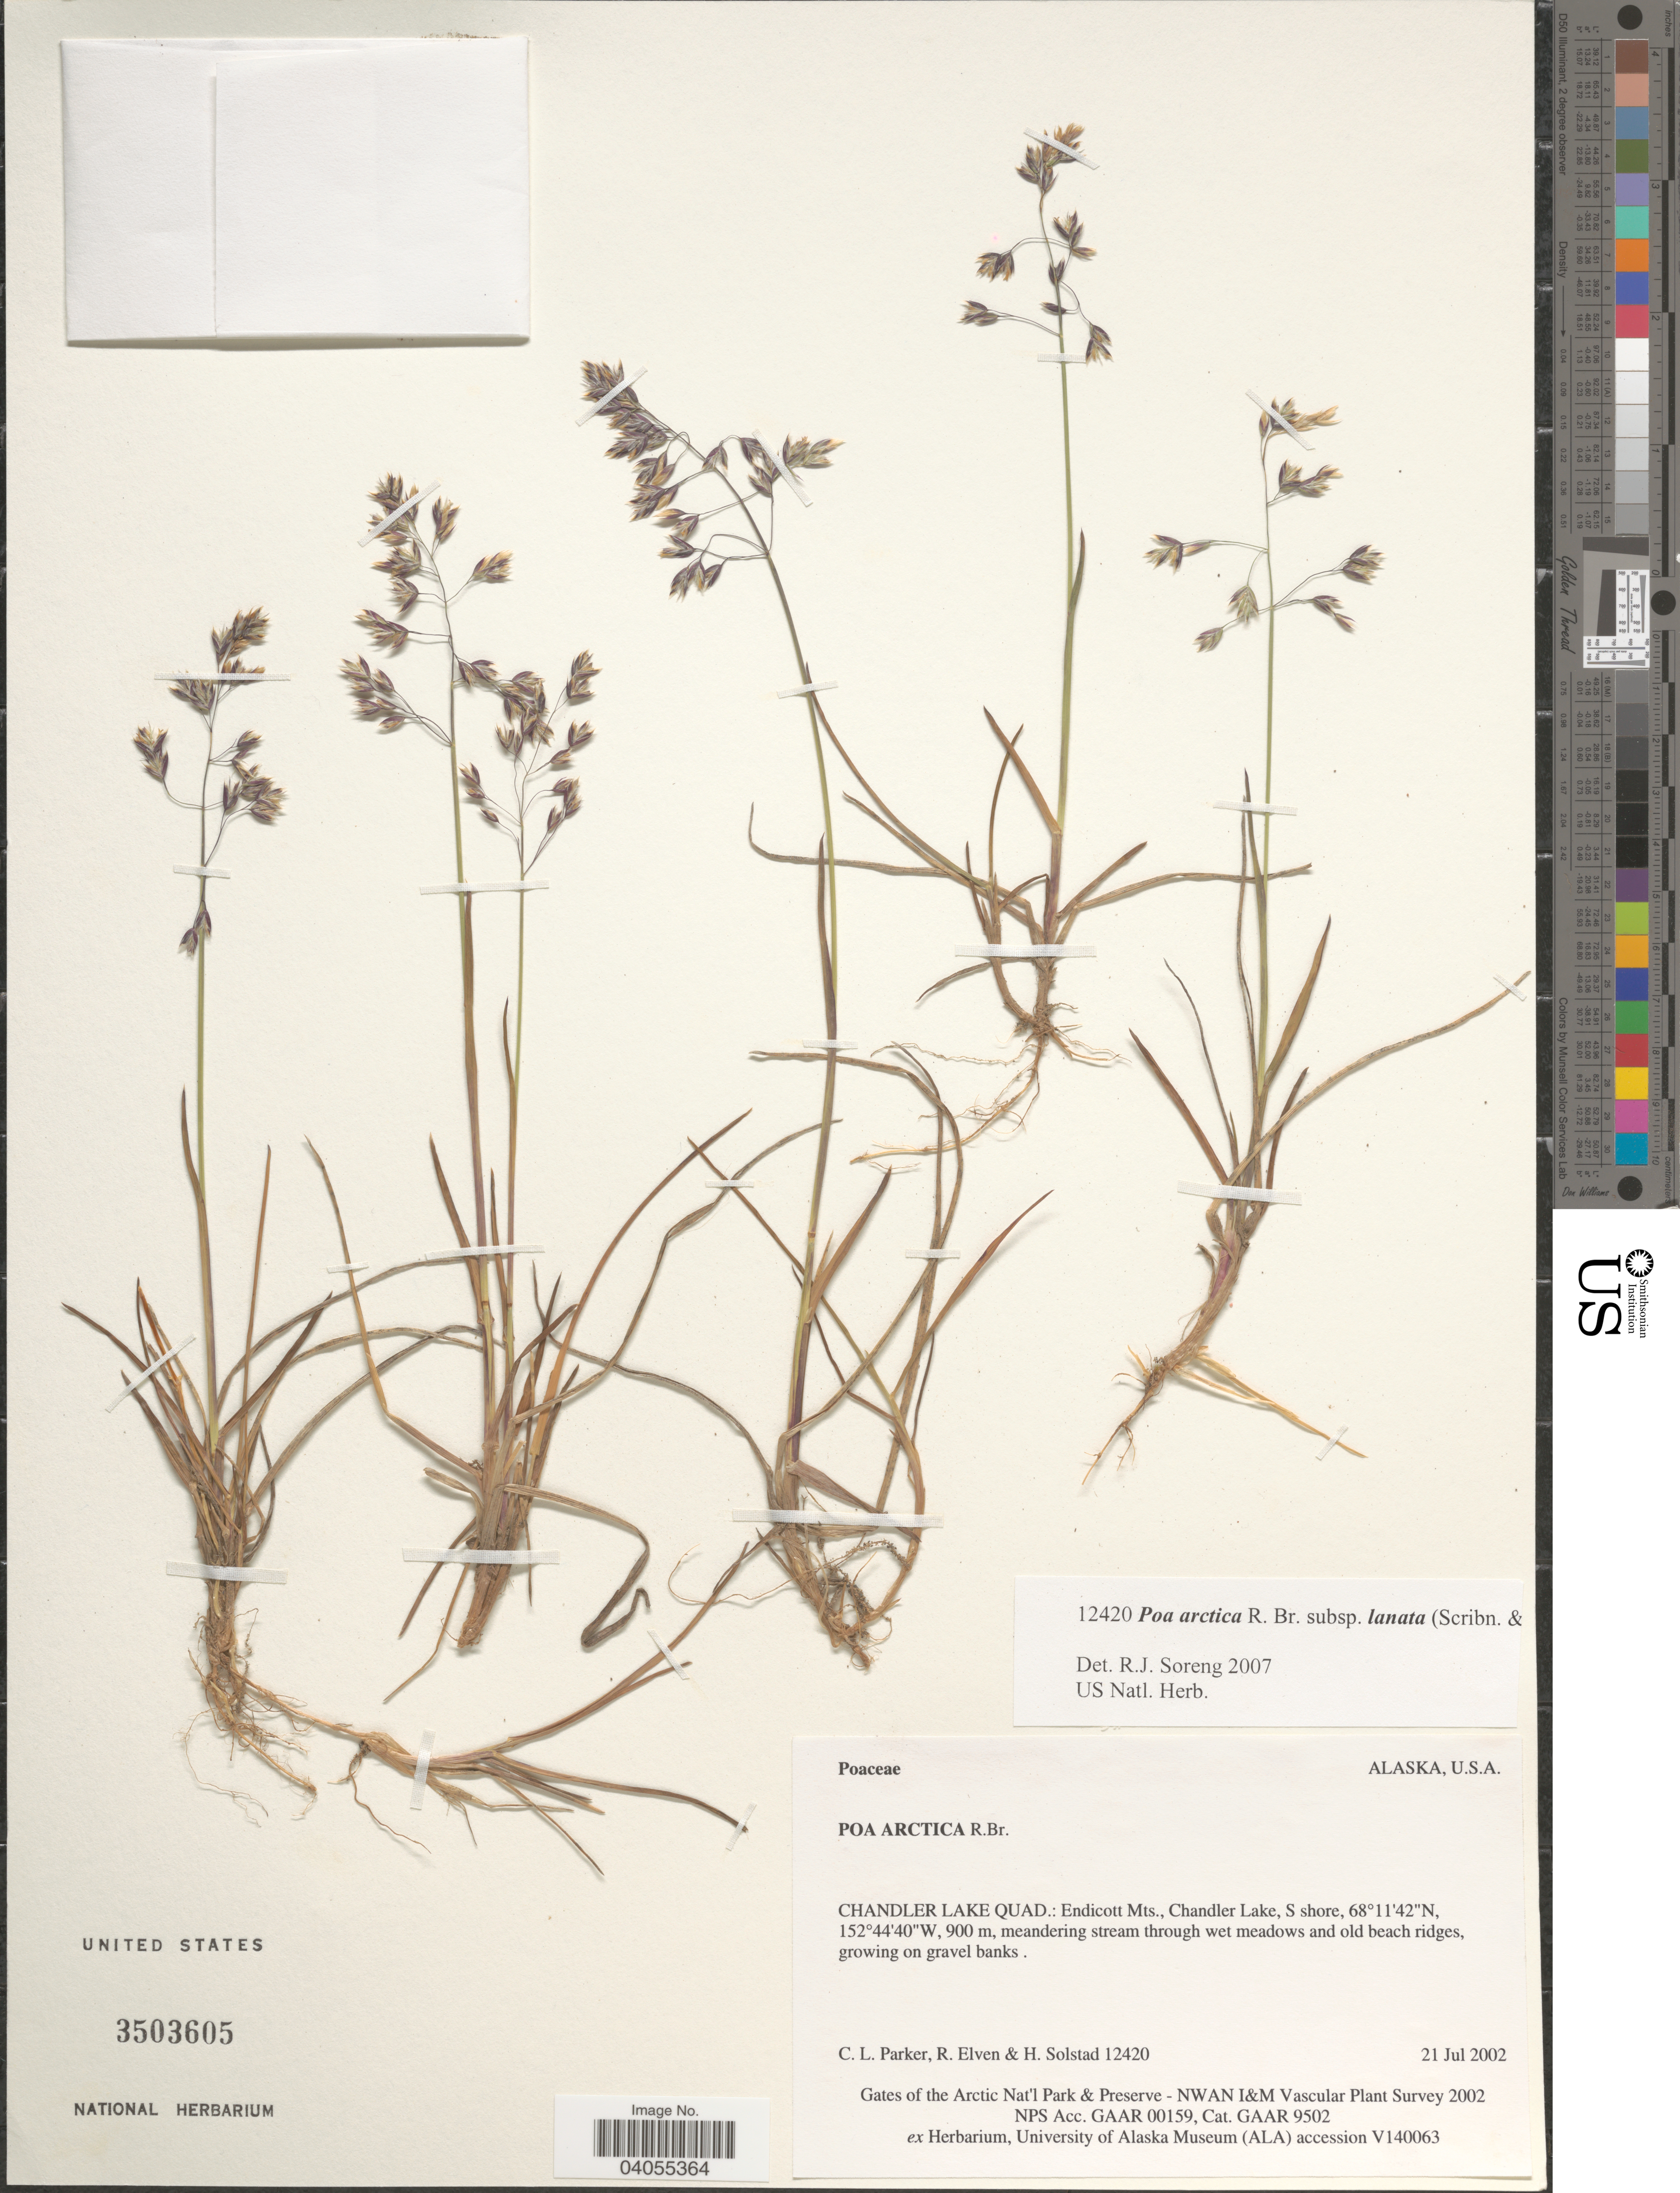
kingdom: Plantae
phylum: Tracheophyta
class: Liliopsida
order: Poales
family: Poaceae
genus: Poa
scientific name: Poa arctica subsp. lanata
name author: (Scribn. & Merr.) Soreng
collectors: C. L. Parker, R. Elven & H. Solstad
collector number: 12420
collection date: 2002-07-21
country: United States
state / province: Alaska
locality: Chandler Lake Quad.: Endicott Mts., Chandler Lake, S shore.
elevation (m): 900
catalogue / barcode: US 3503605